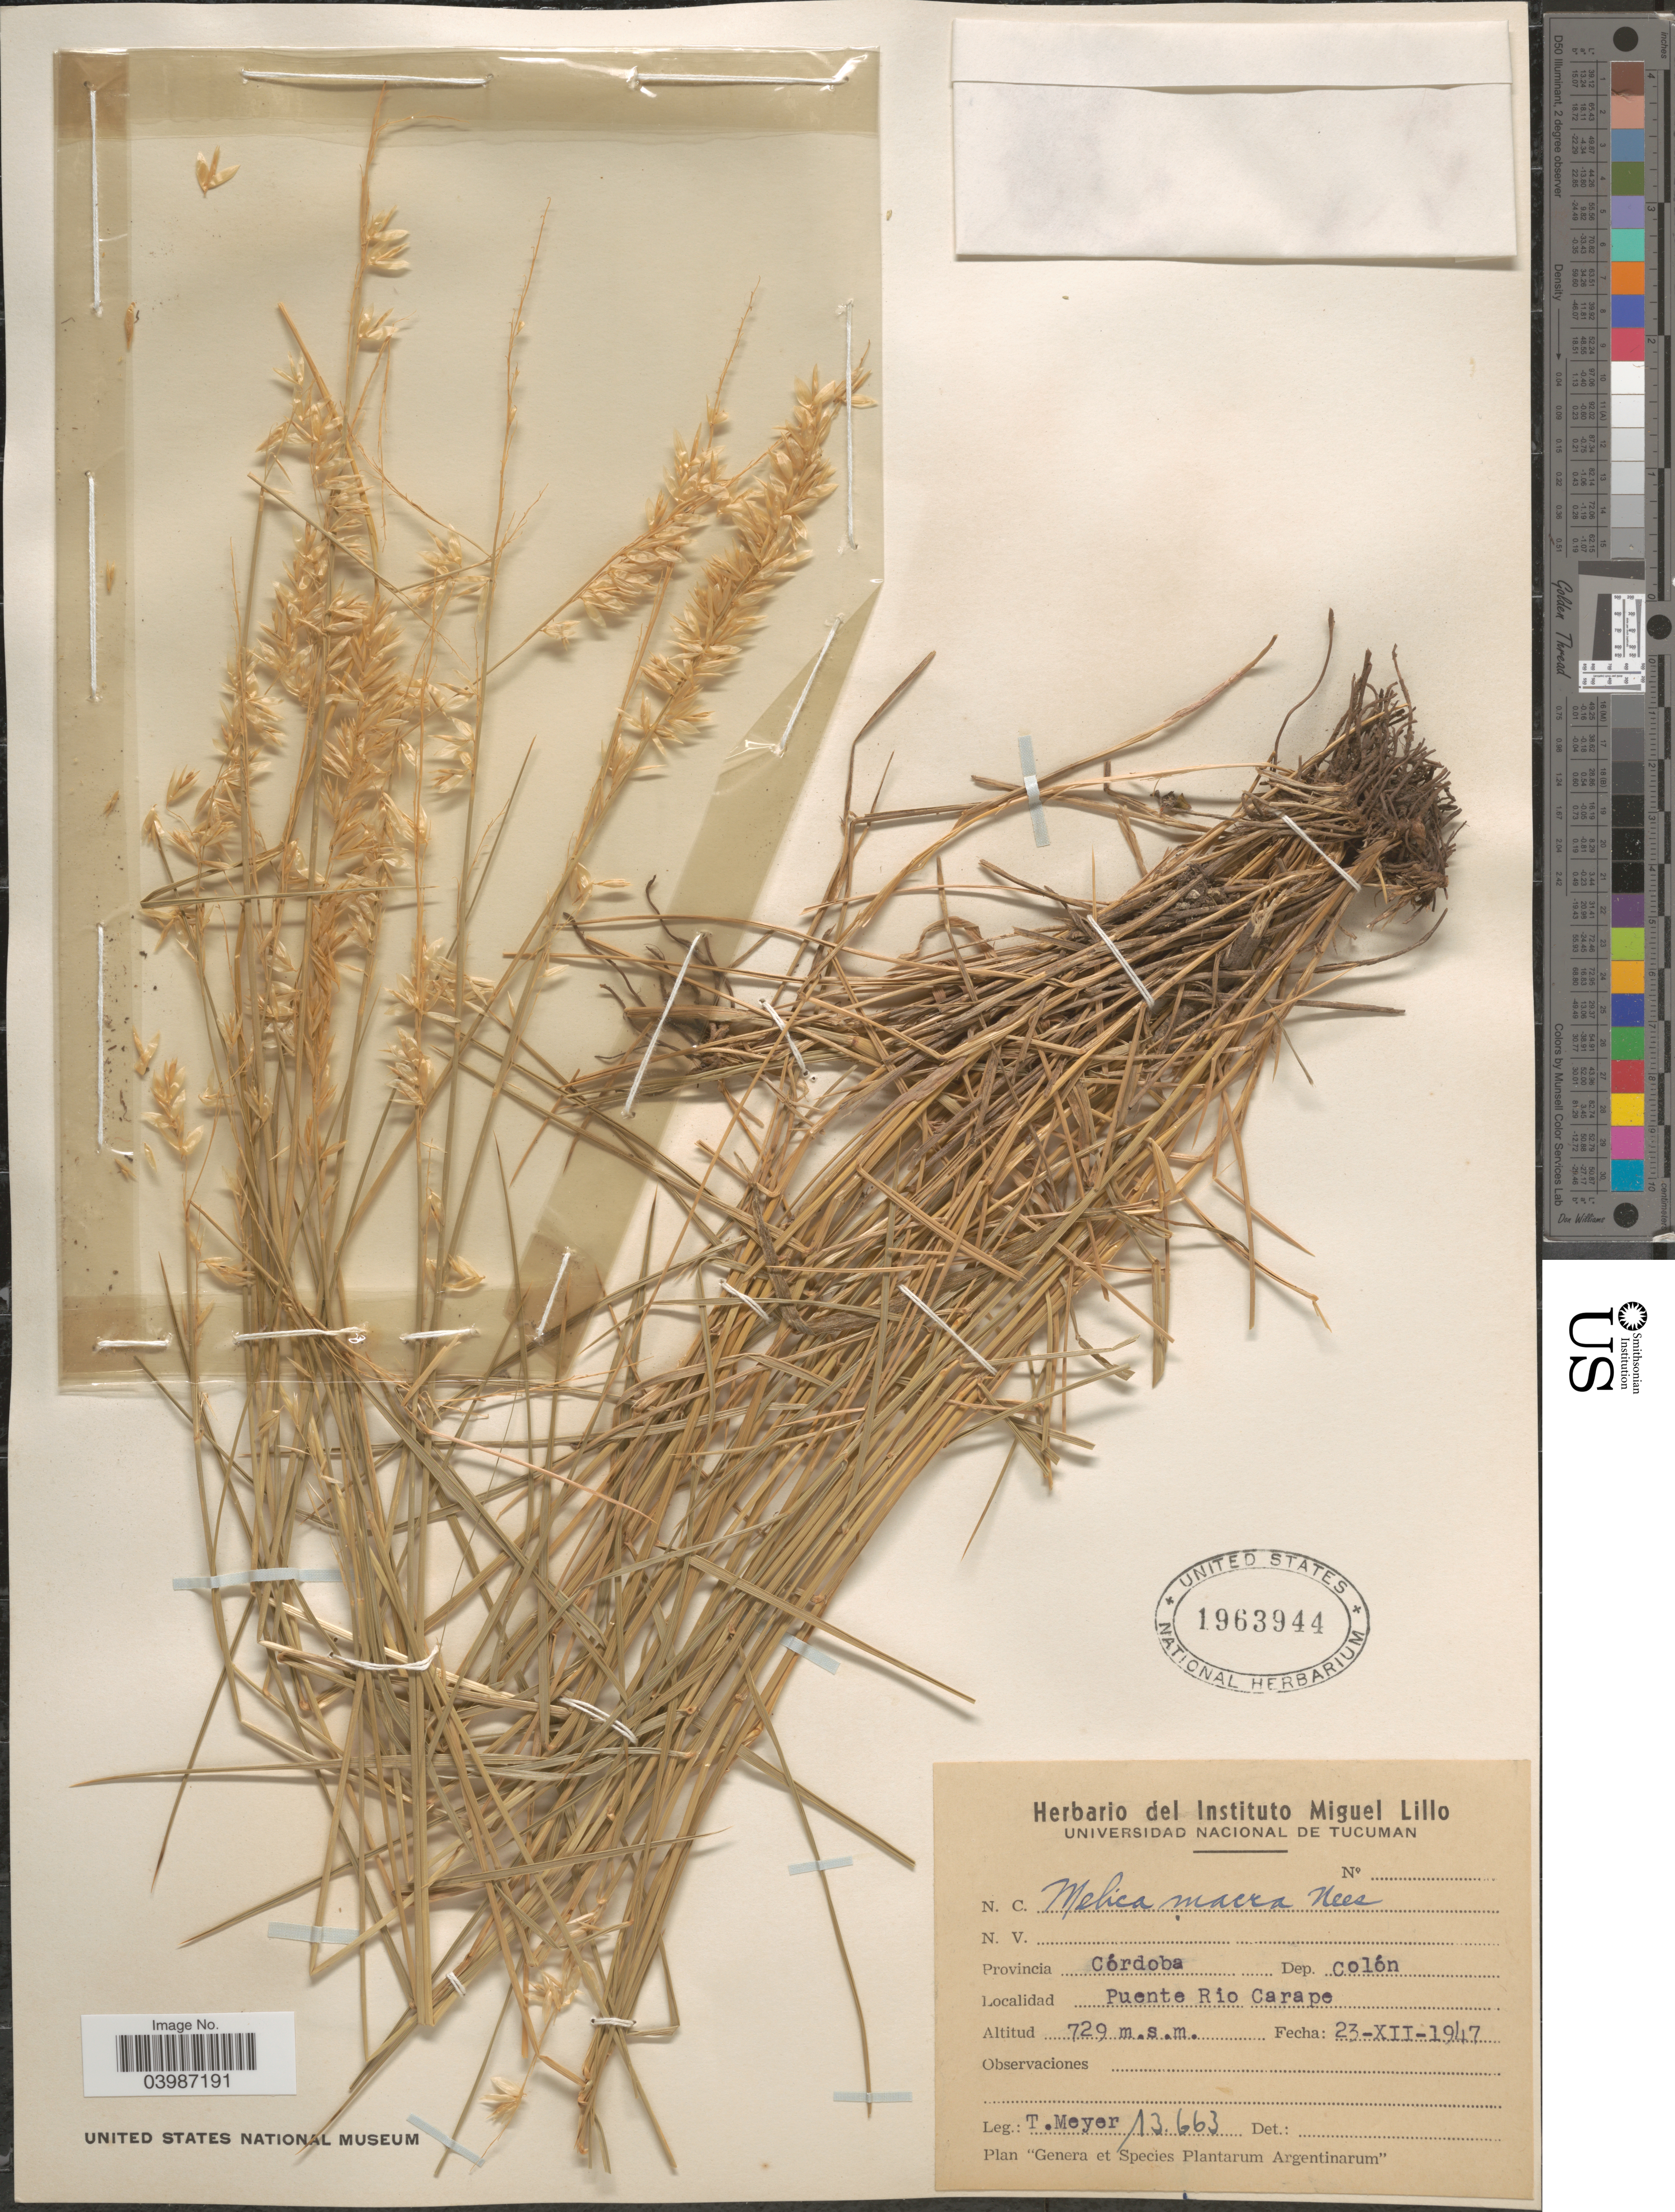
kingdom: Plantae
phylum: Tracheophyta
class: Liliopsida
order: Poales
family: Poaceae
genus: Melica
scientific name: Melica macra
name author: Nees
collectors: T. Meyer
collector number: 13663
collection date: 1947-12-23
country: Argentina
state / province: Cordoba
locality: Dep. Colón. Puente Rio Carape.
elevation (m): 729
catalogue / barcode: US 1963944